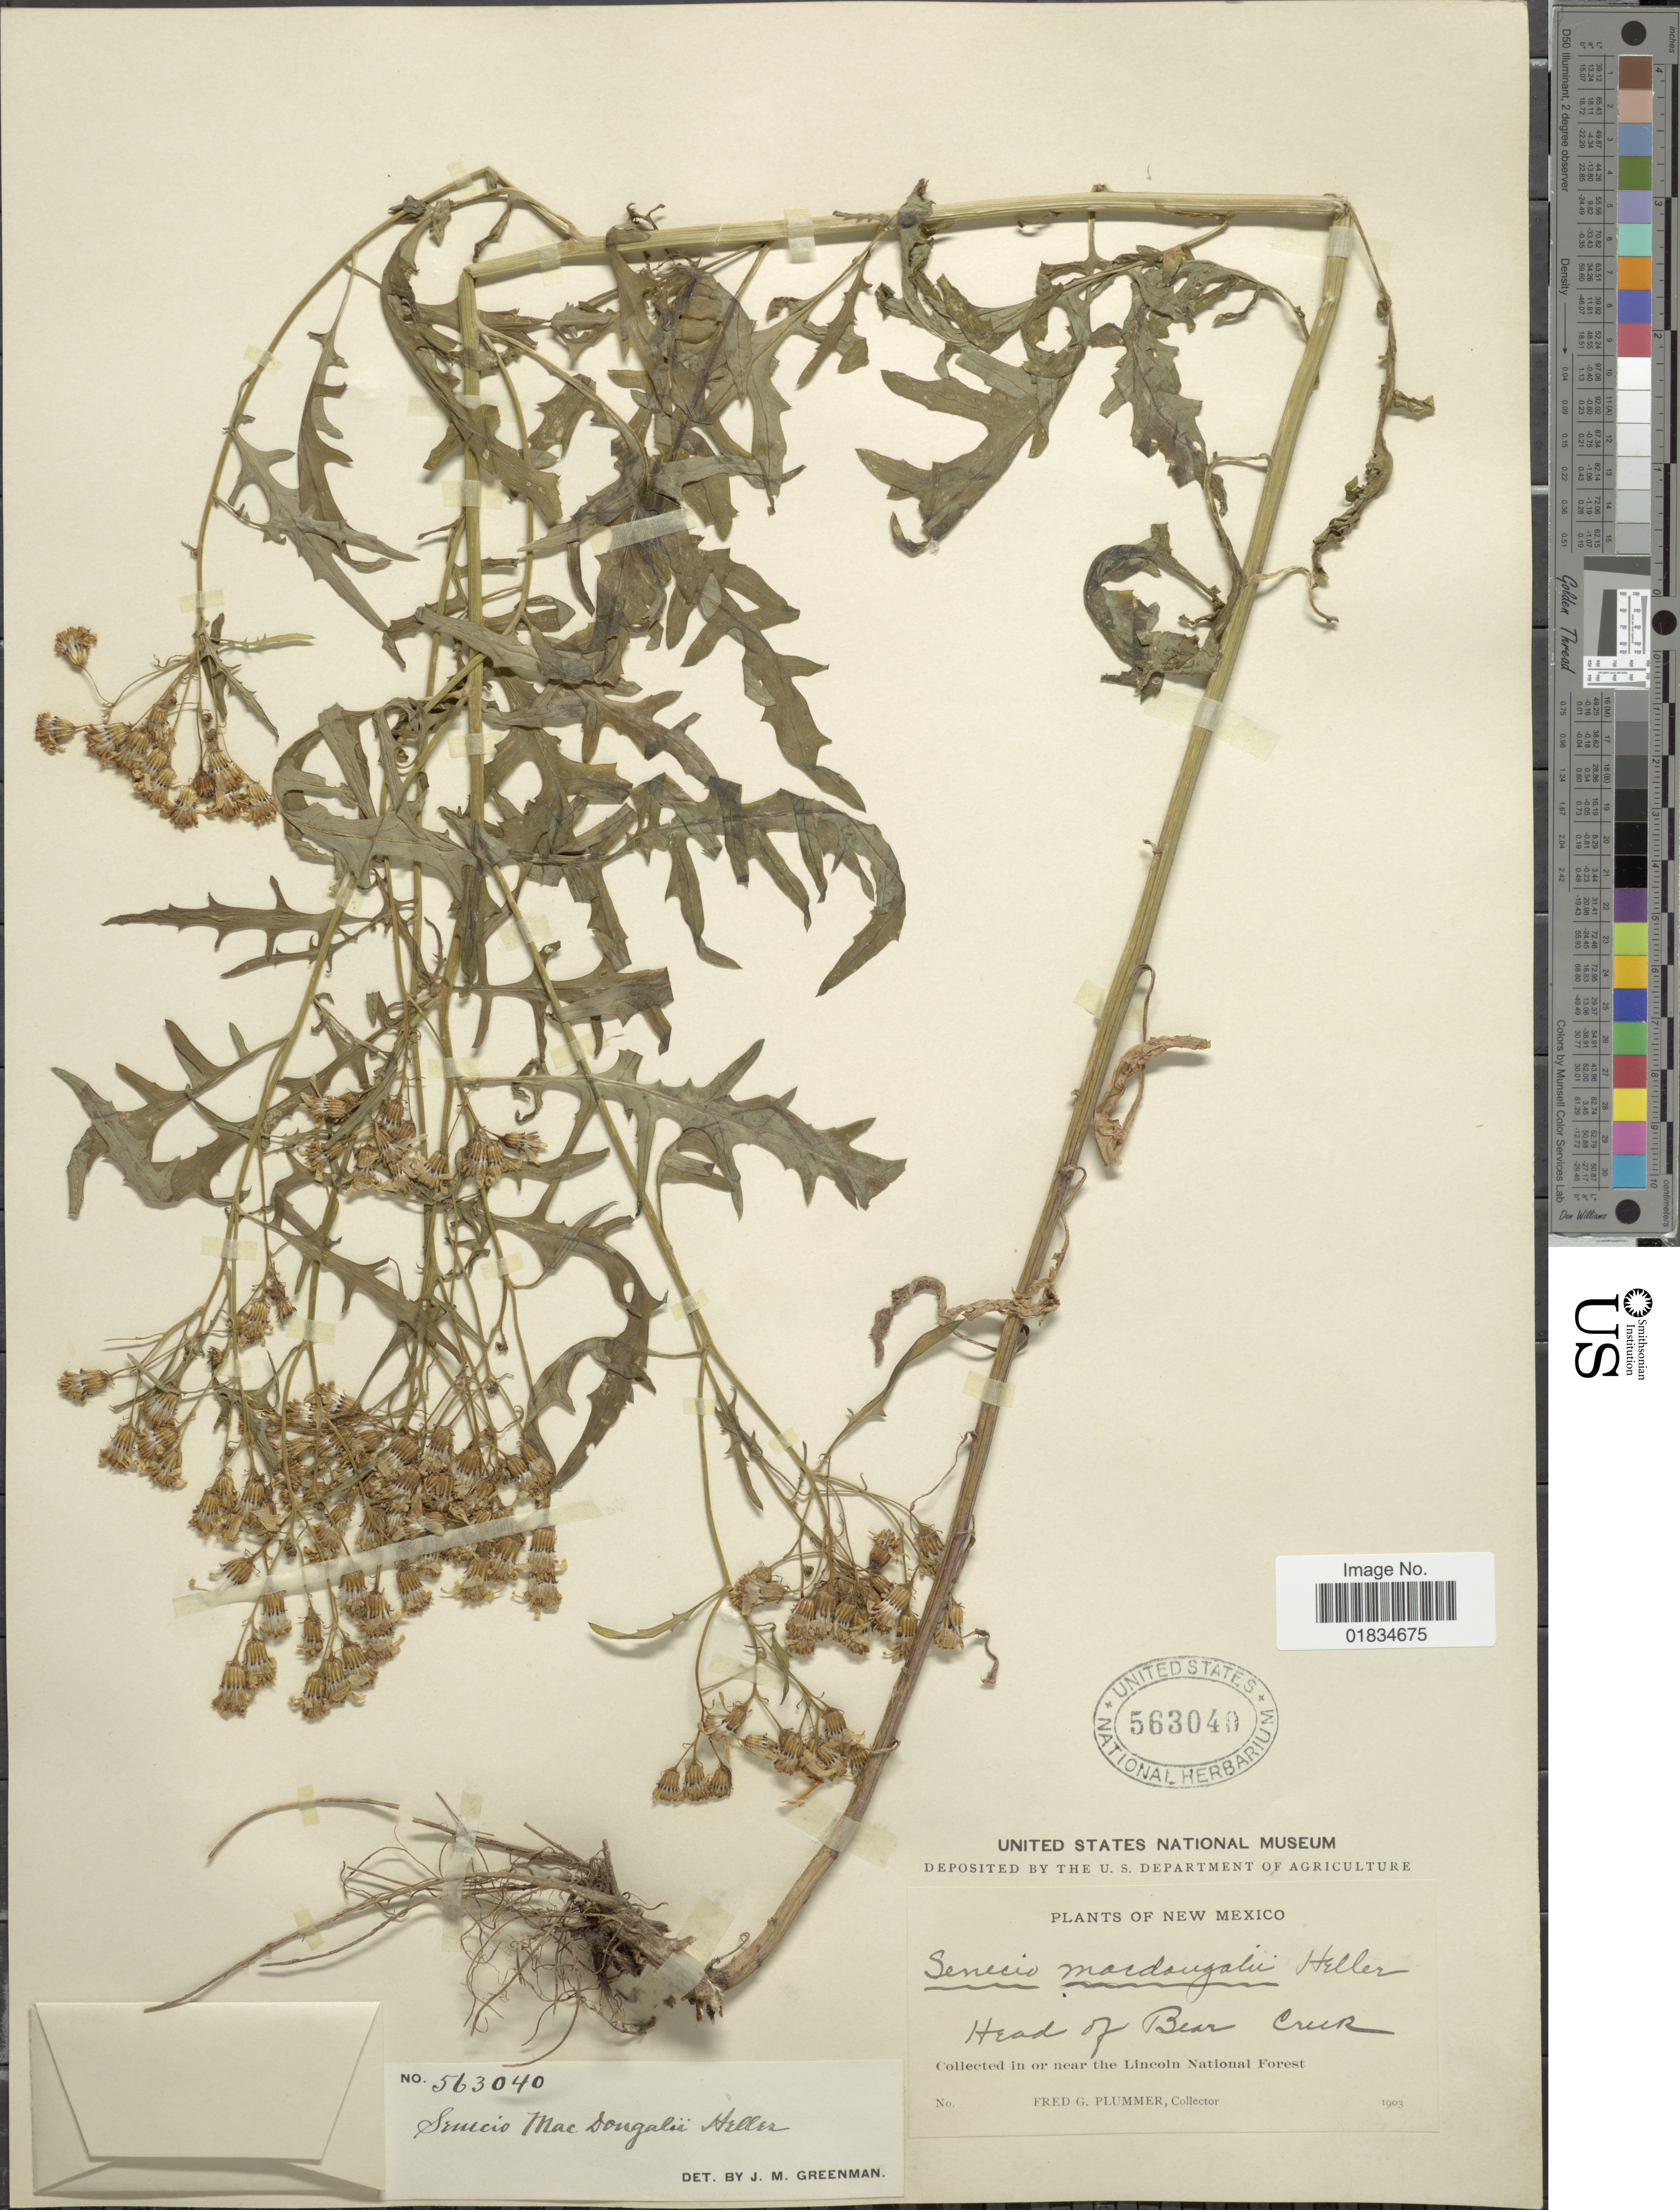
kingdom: Plantae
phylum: Tracheophyta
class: Magnoliopsida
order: Asterales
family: Asteraceae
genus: Senecio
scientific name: Senecio macdougalii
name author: A. Heller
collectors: F. Plummer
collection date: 1903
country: United States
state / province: New Mexico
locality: Head of Bear Creek, in or near the Lincoln Forest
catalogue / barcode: US 563040